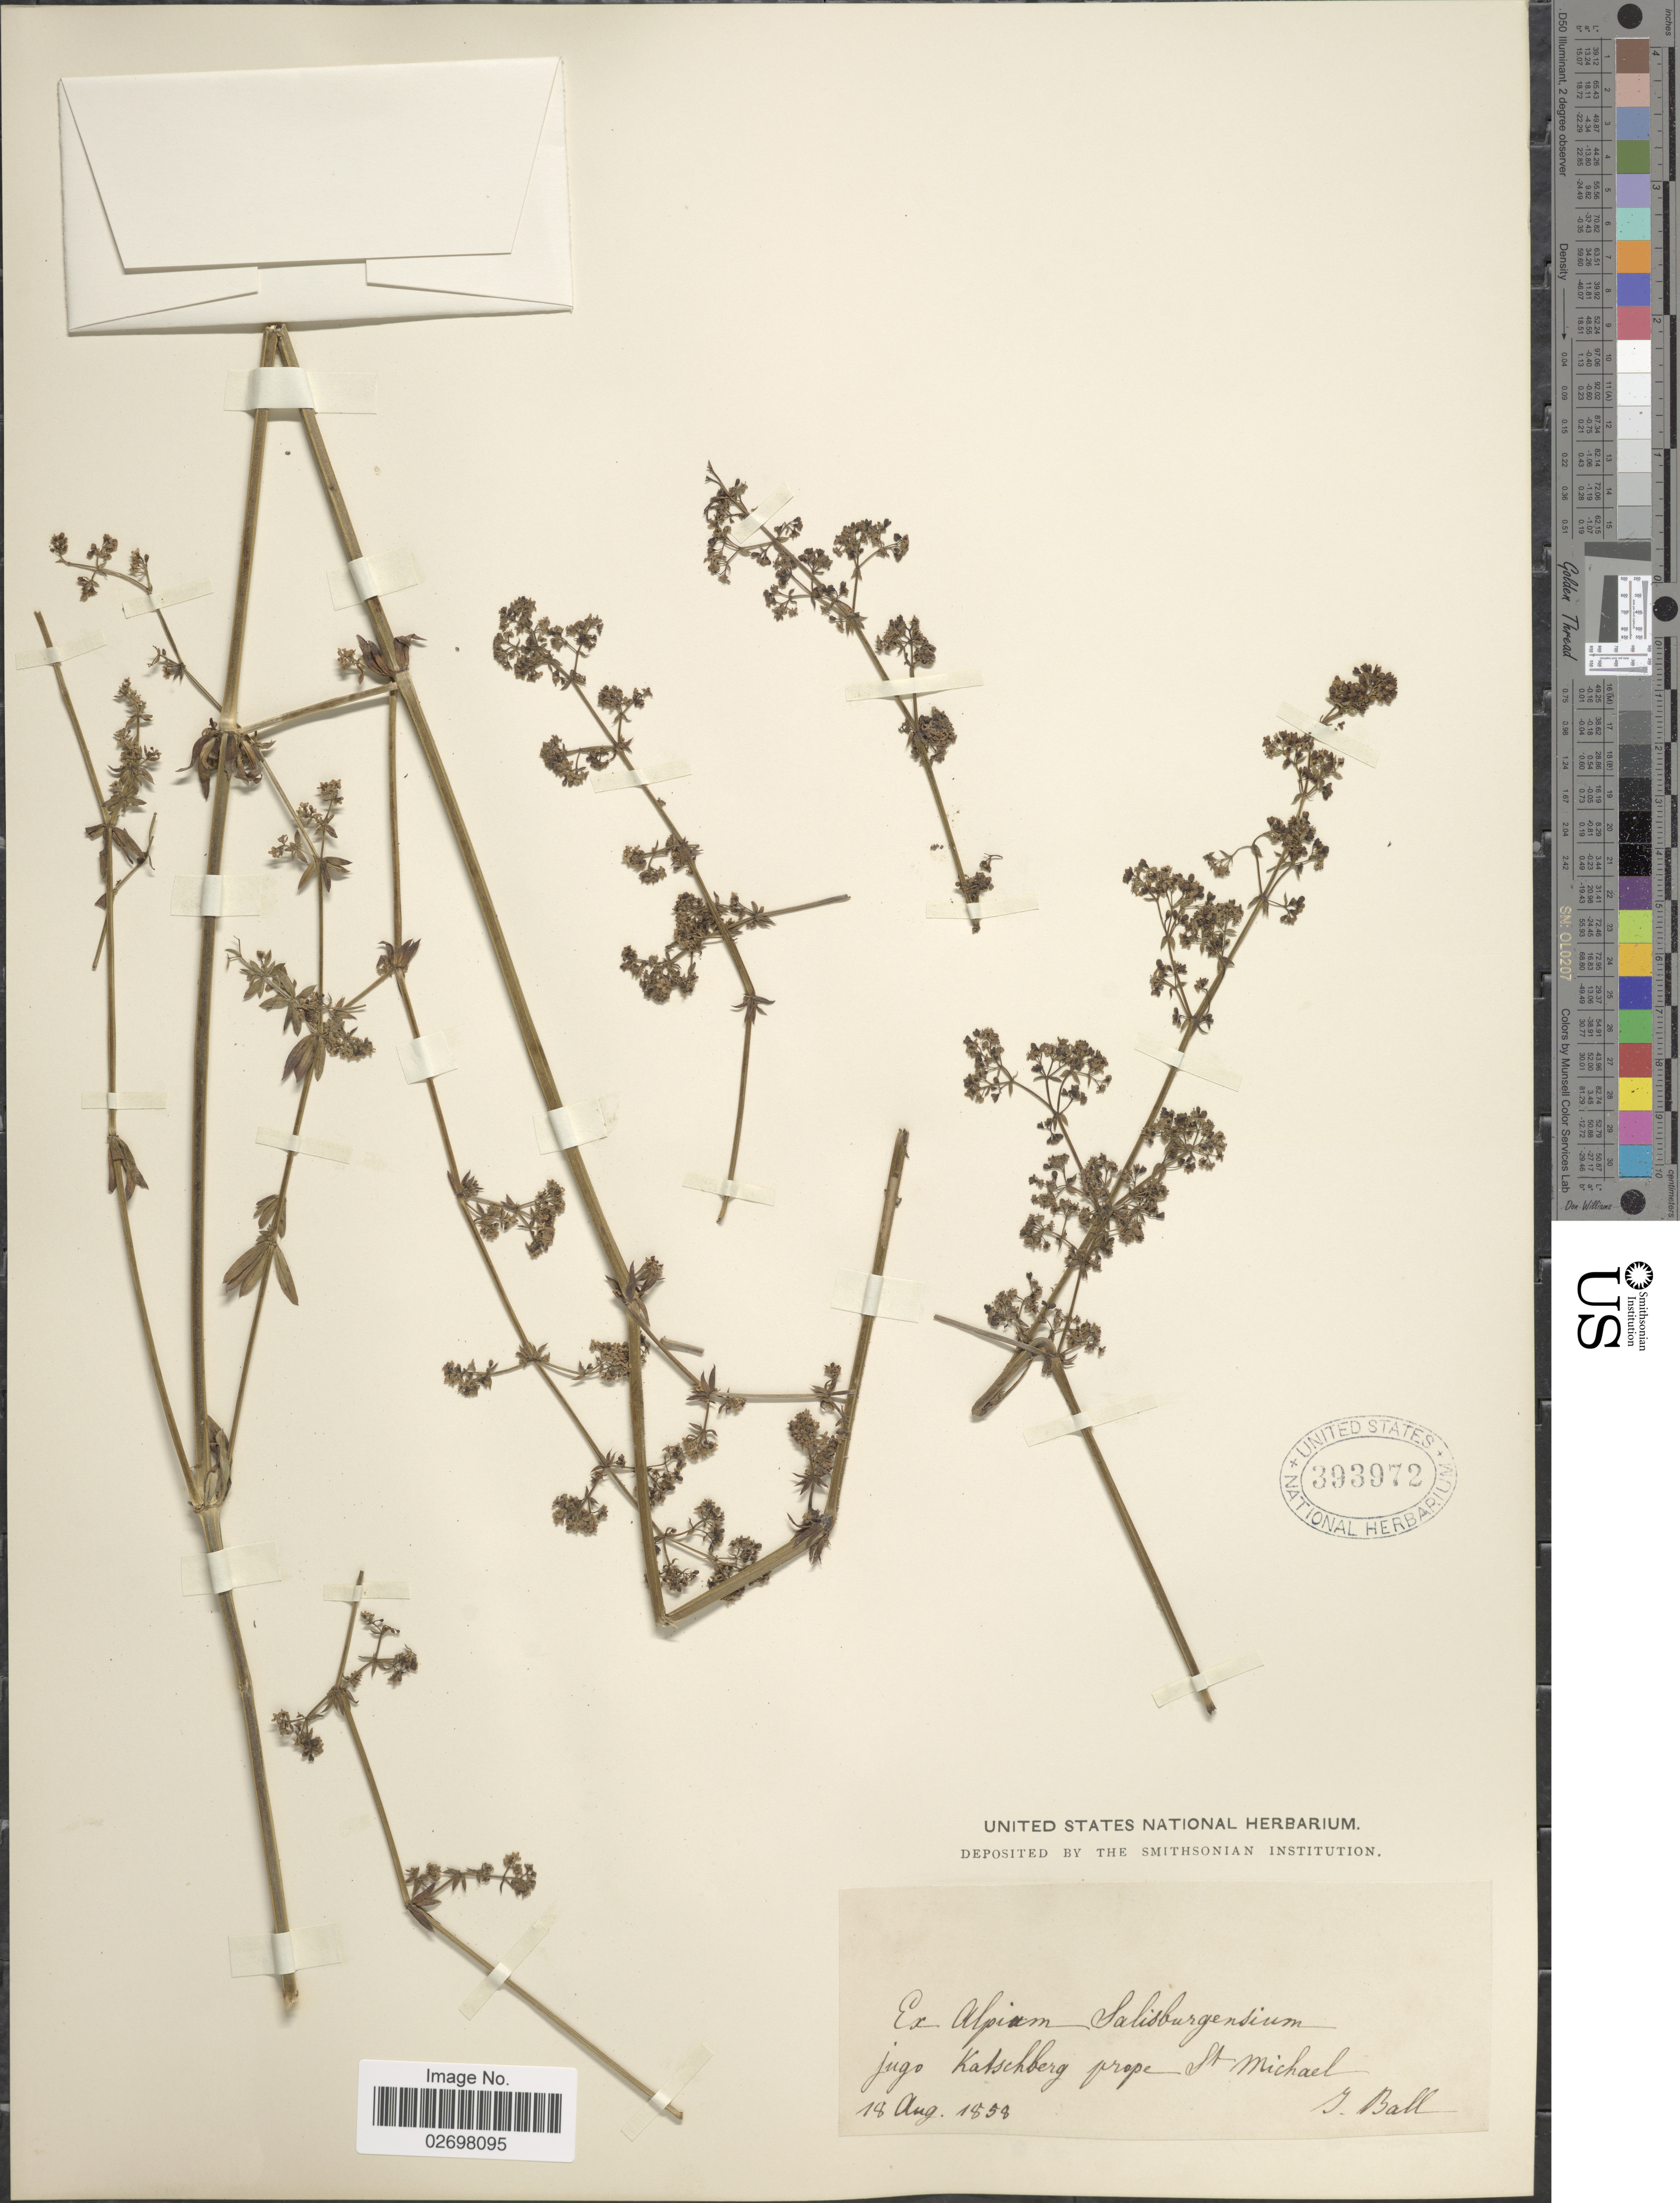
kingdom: Plantae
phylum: Tracheophyta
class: Magnoliopsida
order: Gentianales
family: Rubiaceae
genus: Galium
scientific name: Galium sp.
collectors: J. Ball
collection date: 1958-08-18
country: Austria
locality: Alpium Salisburgensium jugo Kotschberg prope St Michael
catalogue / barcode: US 393972